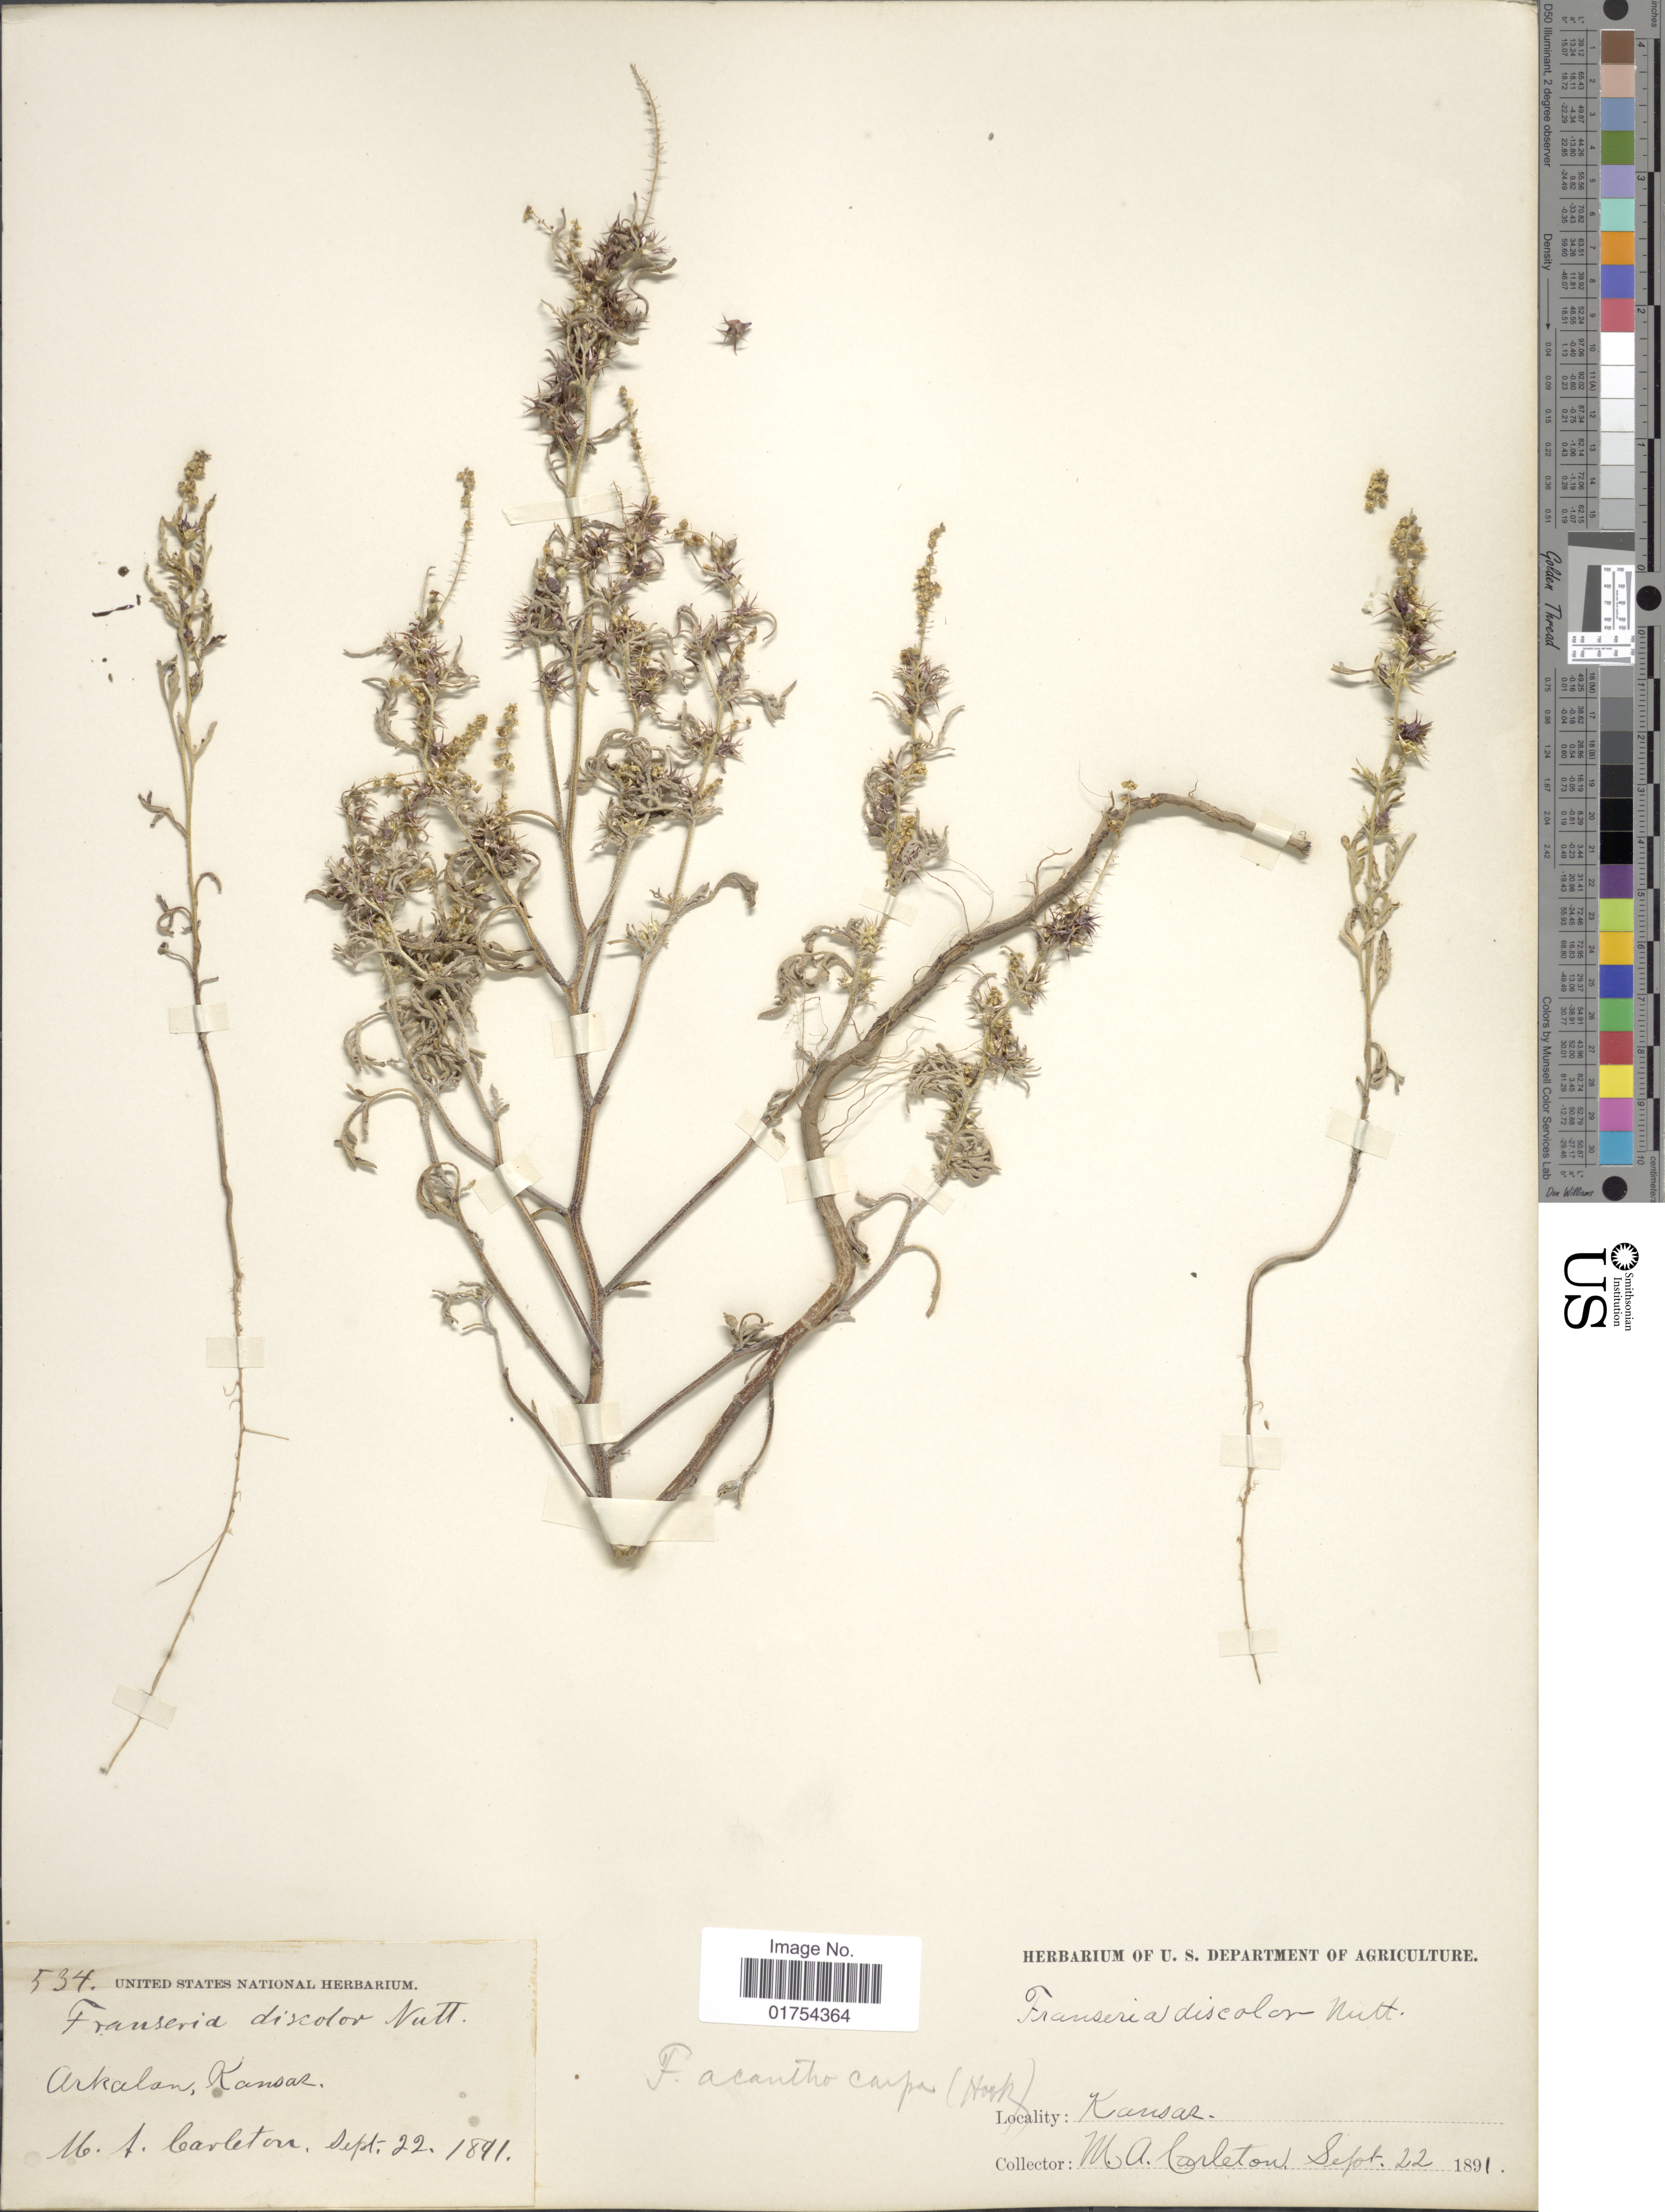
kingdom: Plantae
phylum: Tracheophyta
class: Magnoliopsida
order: Asterales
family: Asteraceae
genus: Franseria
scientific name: Franseria acanthicarpa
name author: Coville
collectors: M. A. Carleton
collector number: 534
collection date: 1891-09-22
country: United States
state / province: Kansas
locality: Arkalon